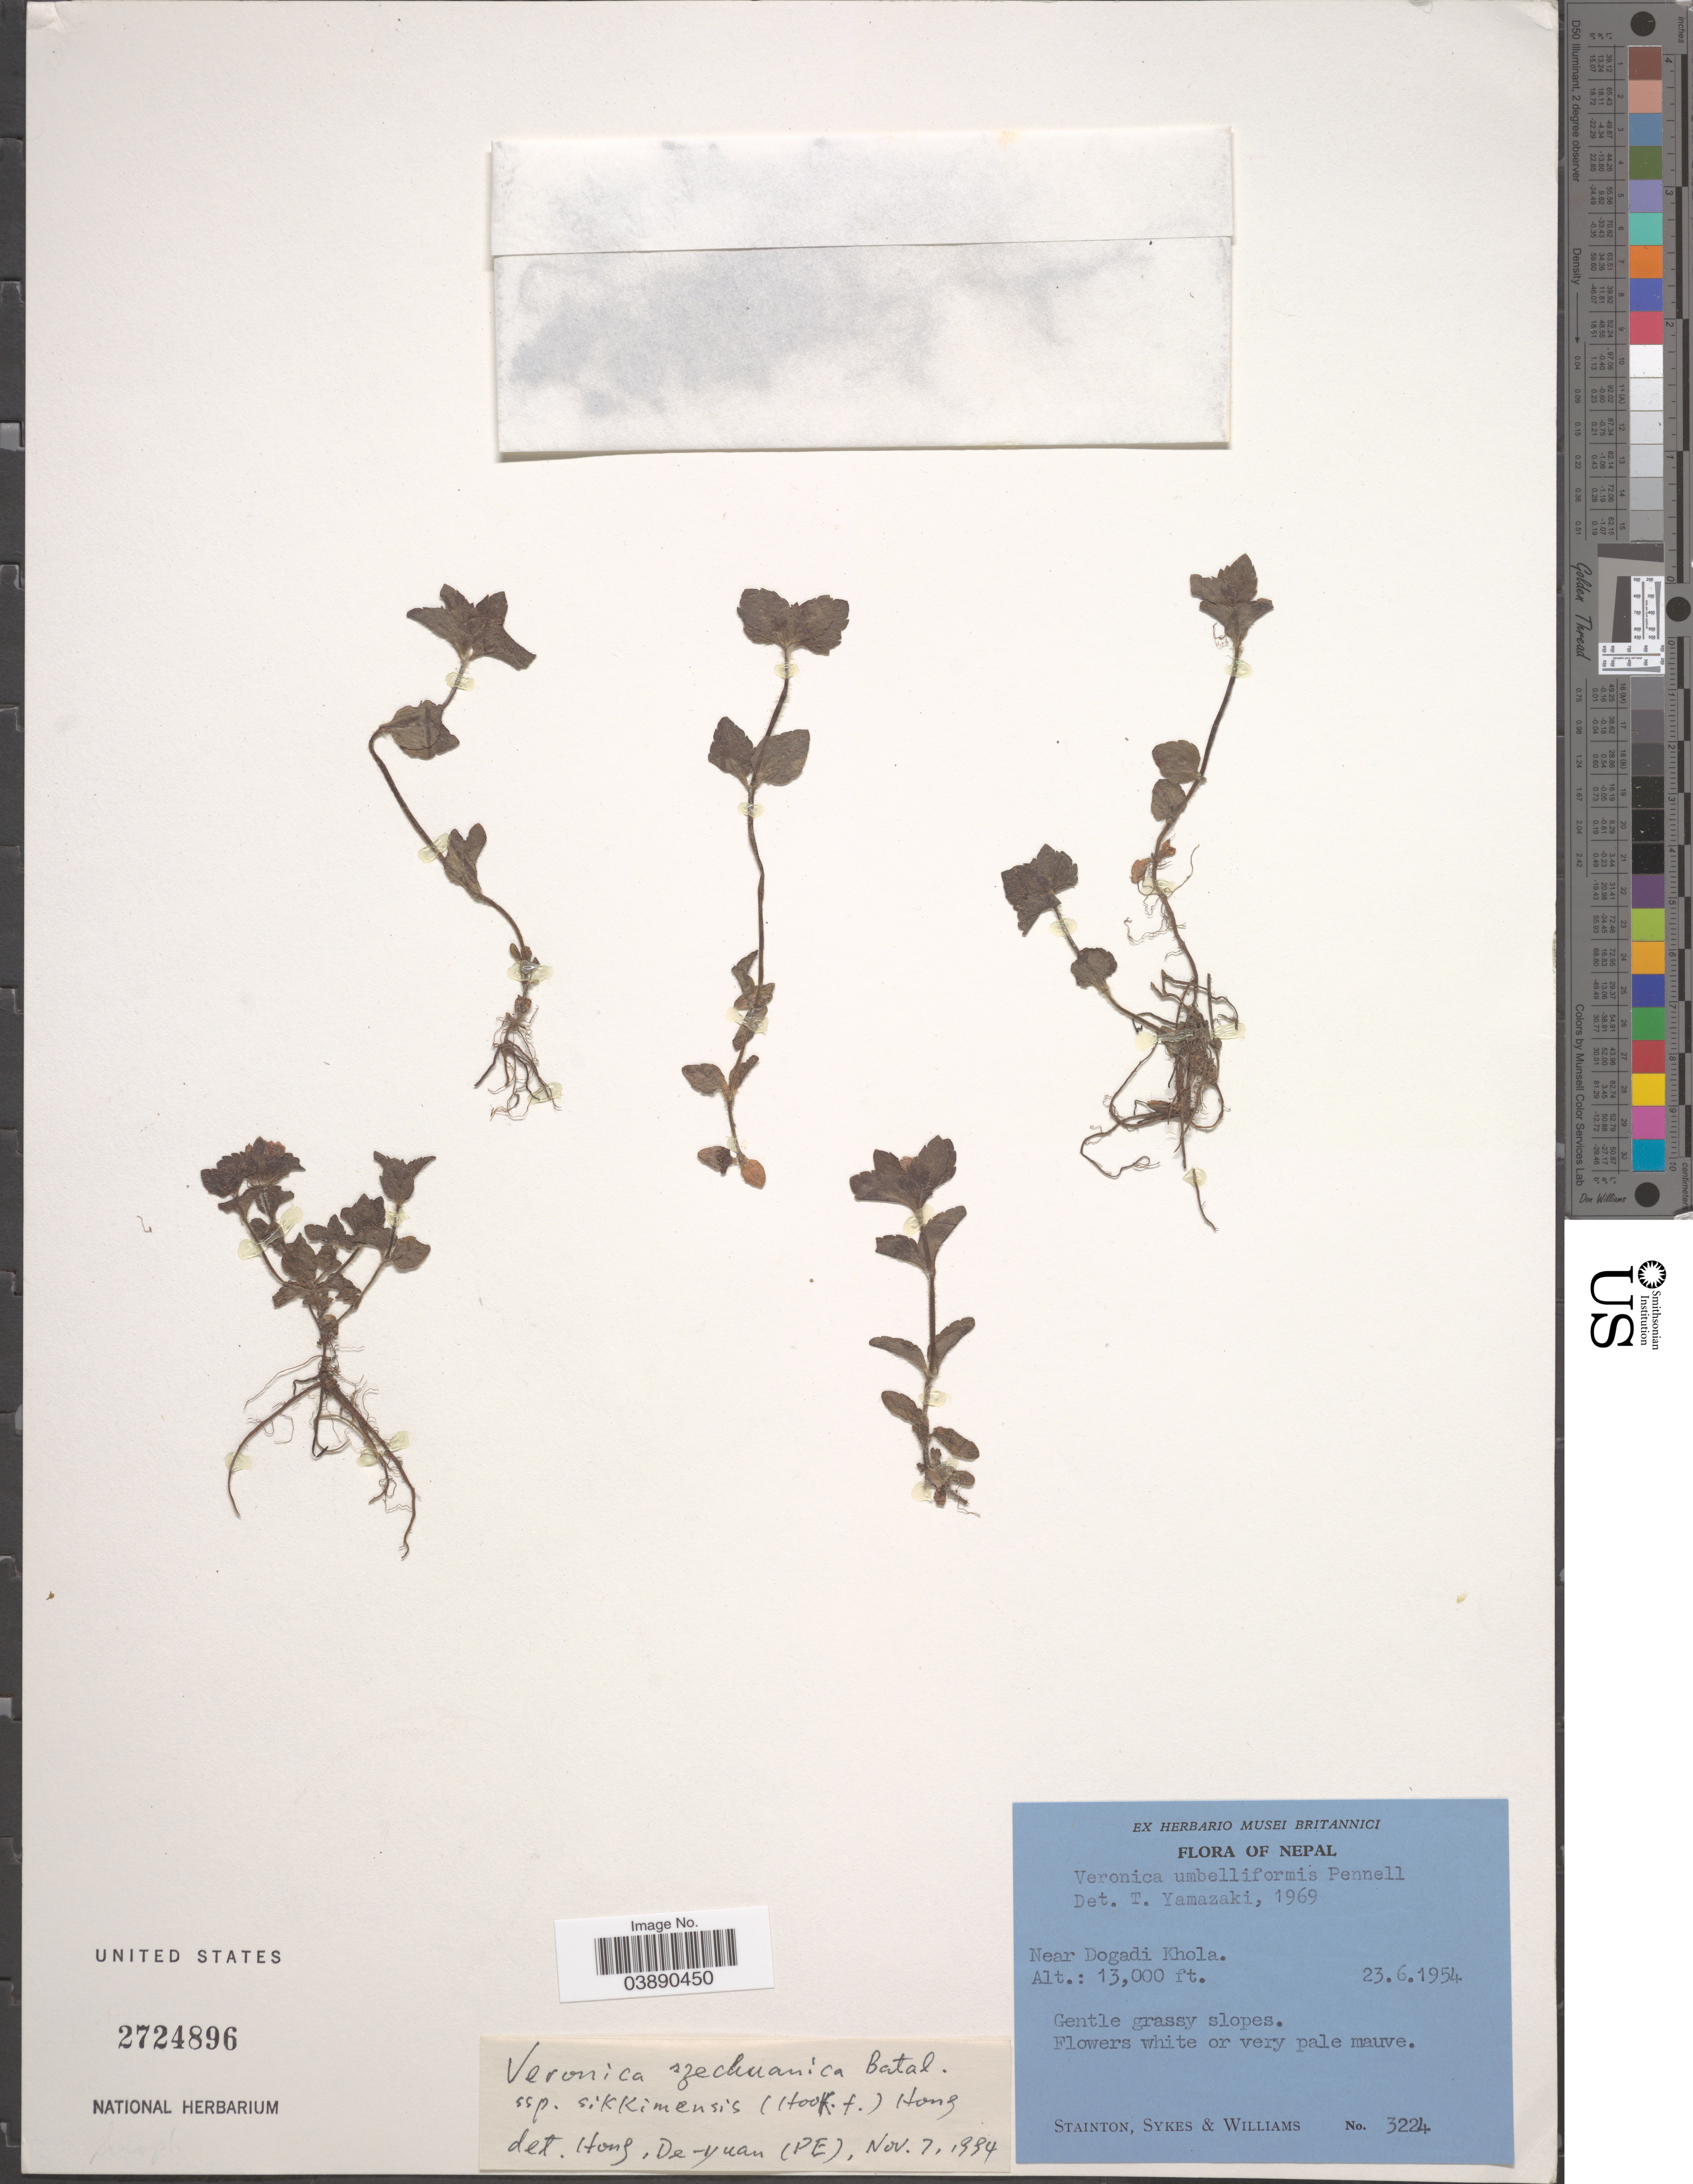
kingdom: Plantae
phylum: Tracheophyta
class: Magnoliopsida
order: Lamiales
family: Plantaginaceae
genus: Veronica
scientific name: Veronica szechuanica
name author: Batalin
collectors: -. Stainton, Sykes, -- & -- Williams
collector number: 3224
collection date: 1954-06-23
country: Nepal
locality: Near Dogadi Khola.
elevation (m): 3962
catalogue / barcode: US 2724896